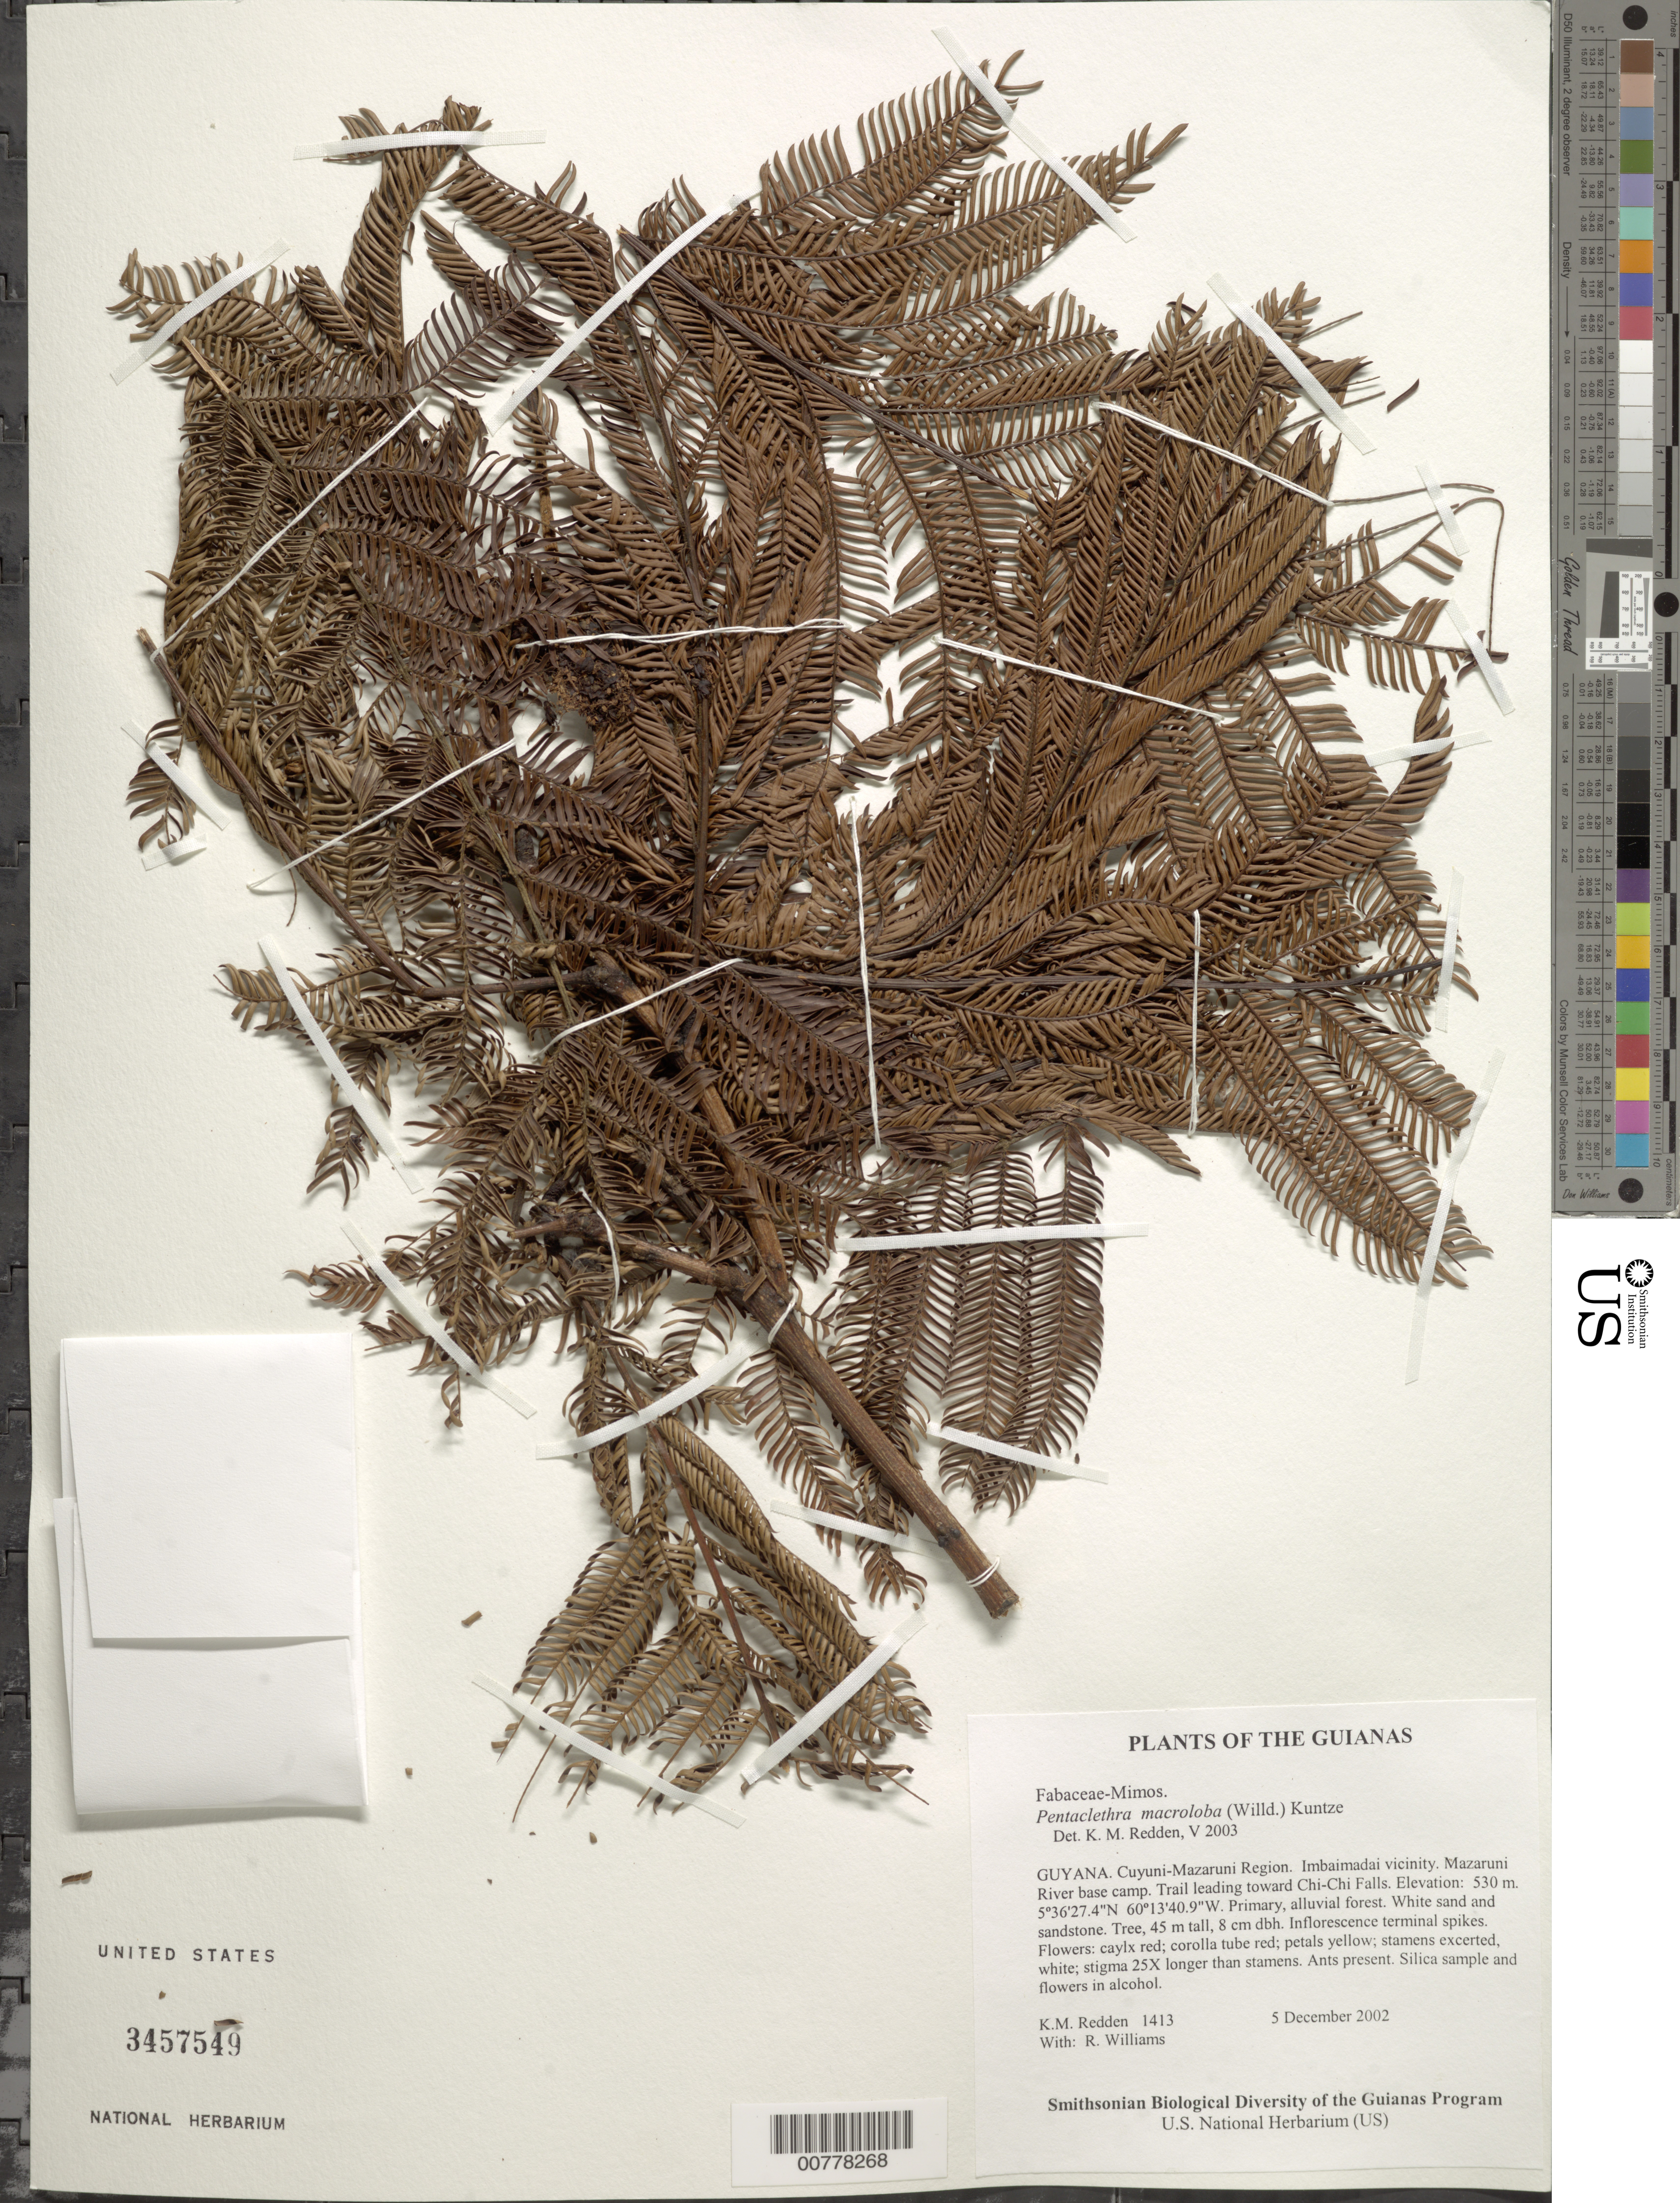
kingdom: Plantae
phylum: Tracheophyta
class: Magnoliopsida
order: Fabales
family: Fabaceae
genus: Pentaclethra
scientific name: Pentaclethra macroloba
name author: (Willd.) Kuntze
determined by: Redden, K. M.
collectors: K. M. Redden & R. Williams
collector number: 1413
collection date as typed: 5 December 2002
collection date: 2002-12-05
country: Guyana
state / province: Cuyuni-Mazaruni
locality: Imbaimadai vicinity. Mazaruni River base camp. Trail leading toward Chi-Chi Falls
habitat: Primary, alluvial forest. White sand and sandstone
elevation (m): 530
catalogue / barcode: US 3457549